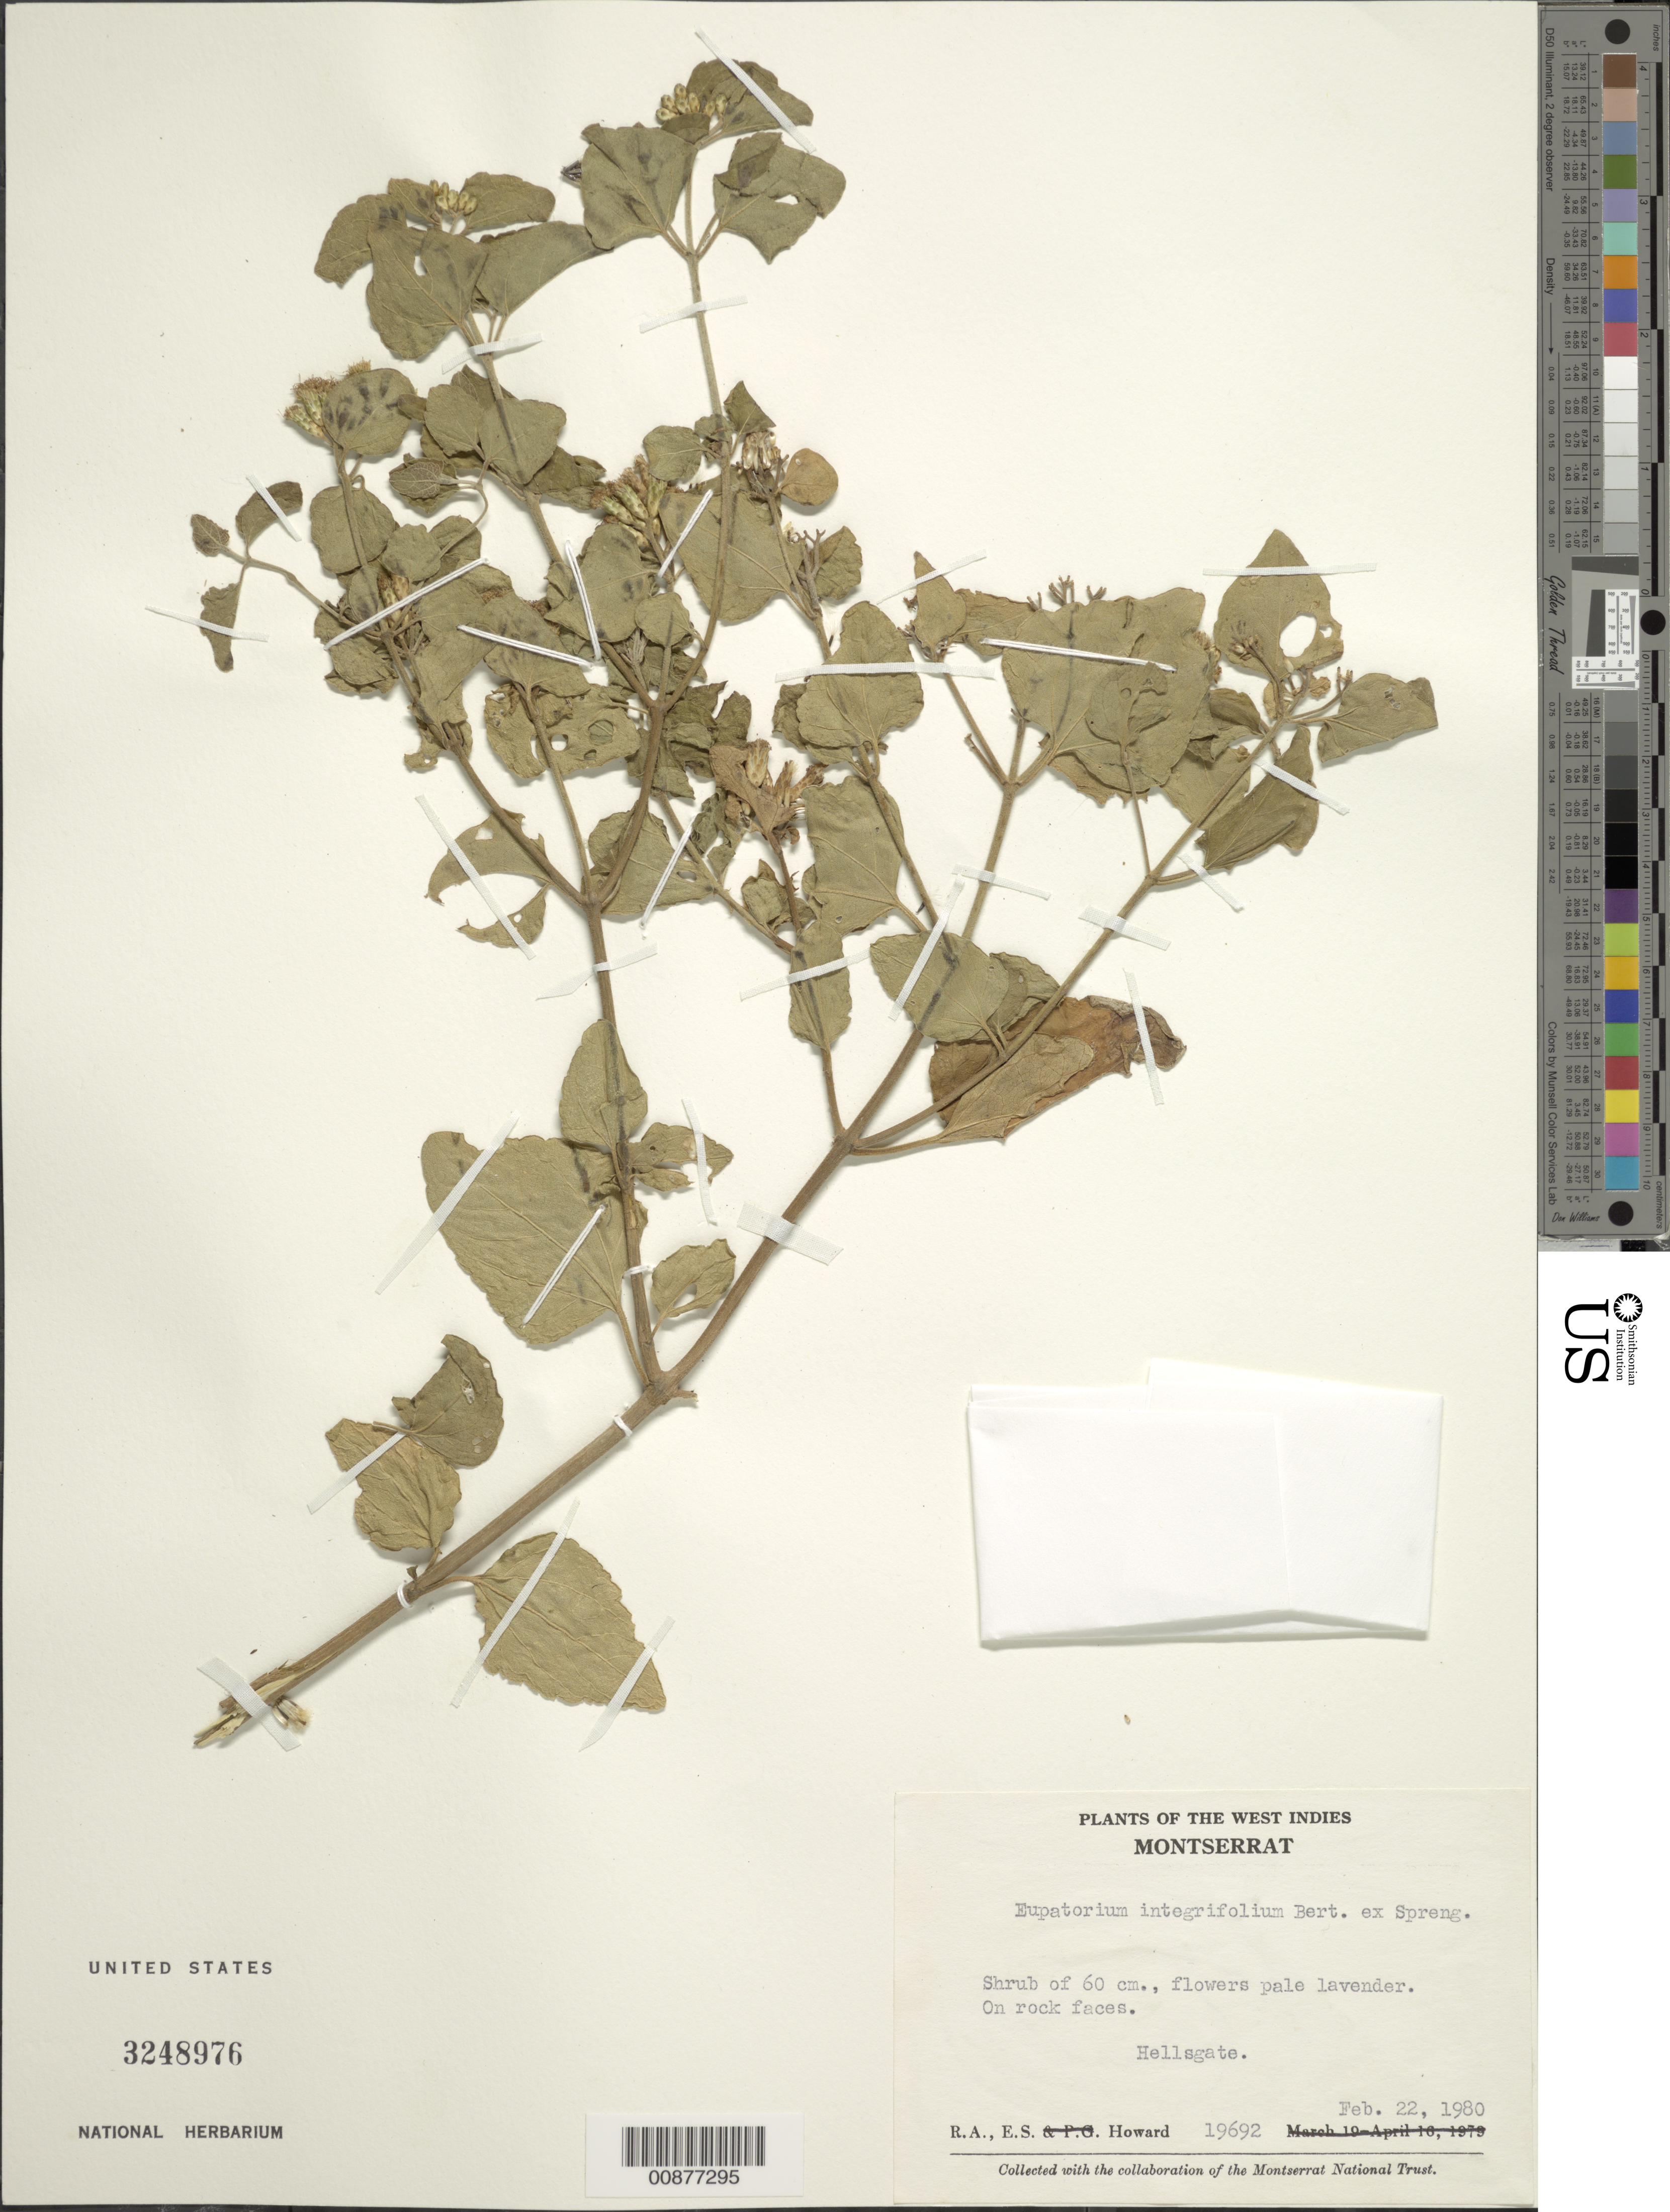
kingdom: Plantae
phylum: Tracheophyta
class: Magnoliopsida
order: Asterales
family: Asteraceae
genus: Chromolaena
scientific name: Chromolaena integrifolia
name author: (Lam.) R.M. King & H. Rob.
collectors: R. A. Howard & E. S. Howard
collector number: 19692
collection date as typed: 22 Feb 1980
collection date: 1980-02-22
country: Montserrat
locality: Hellsgate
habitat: On rock faces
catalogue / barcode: US 3248976